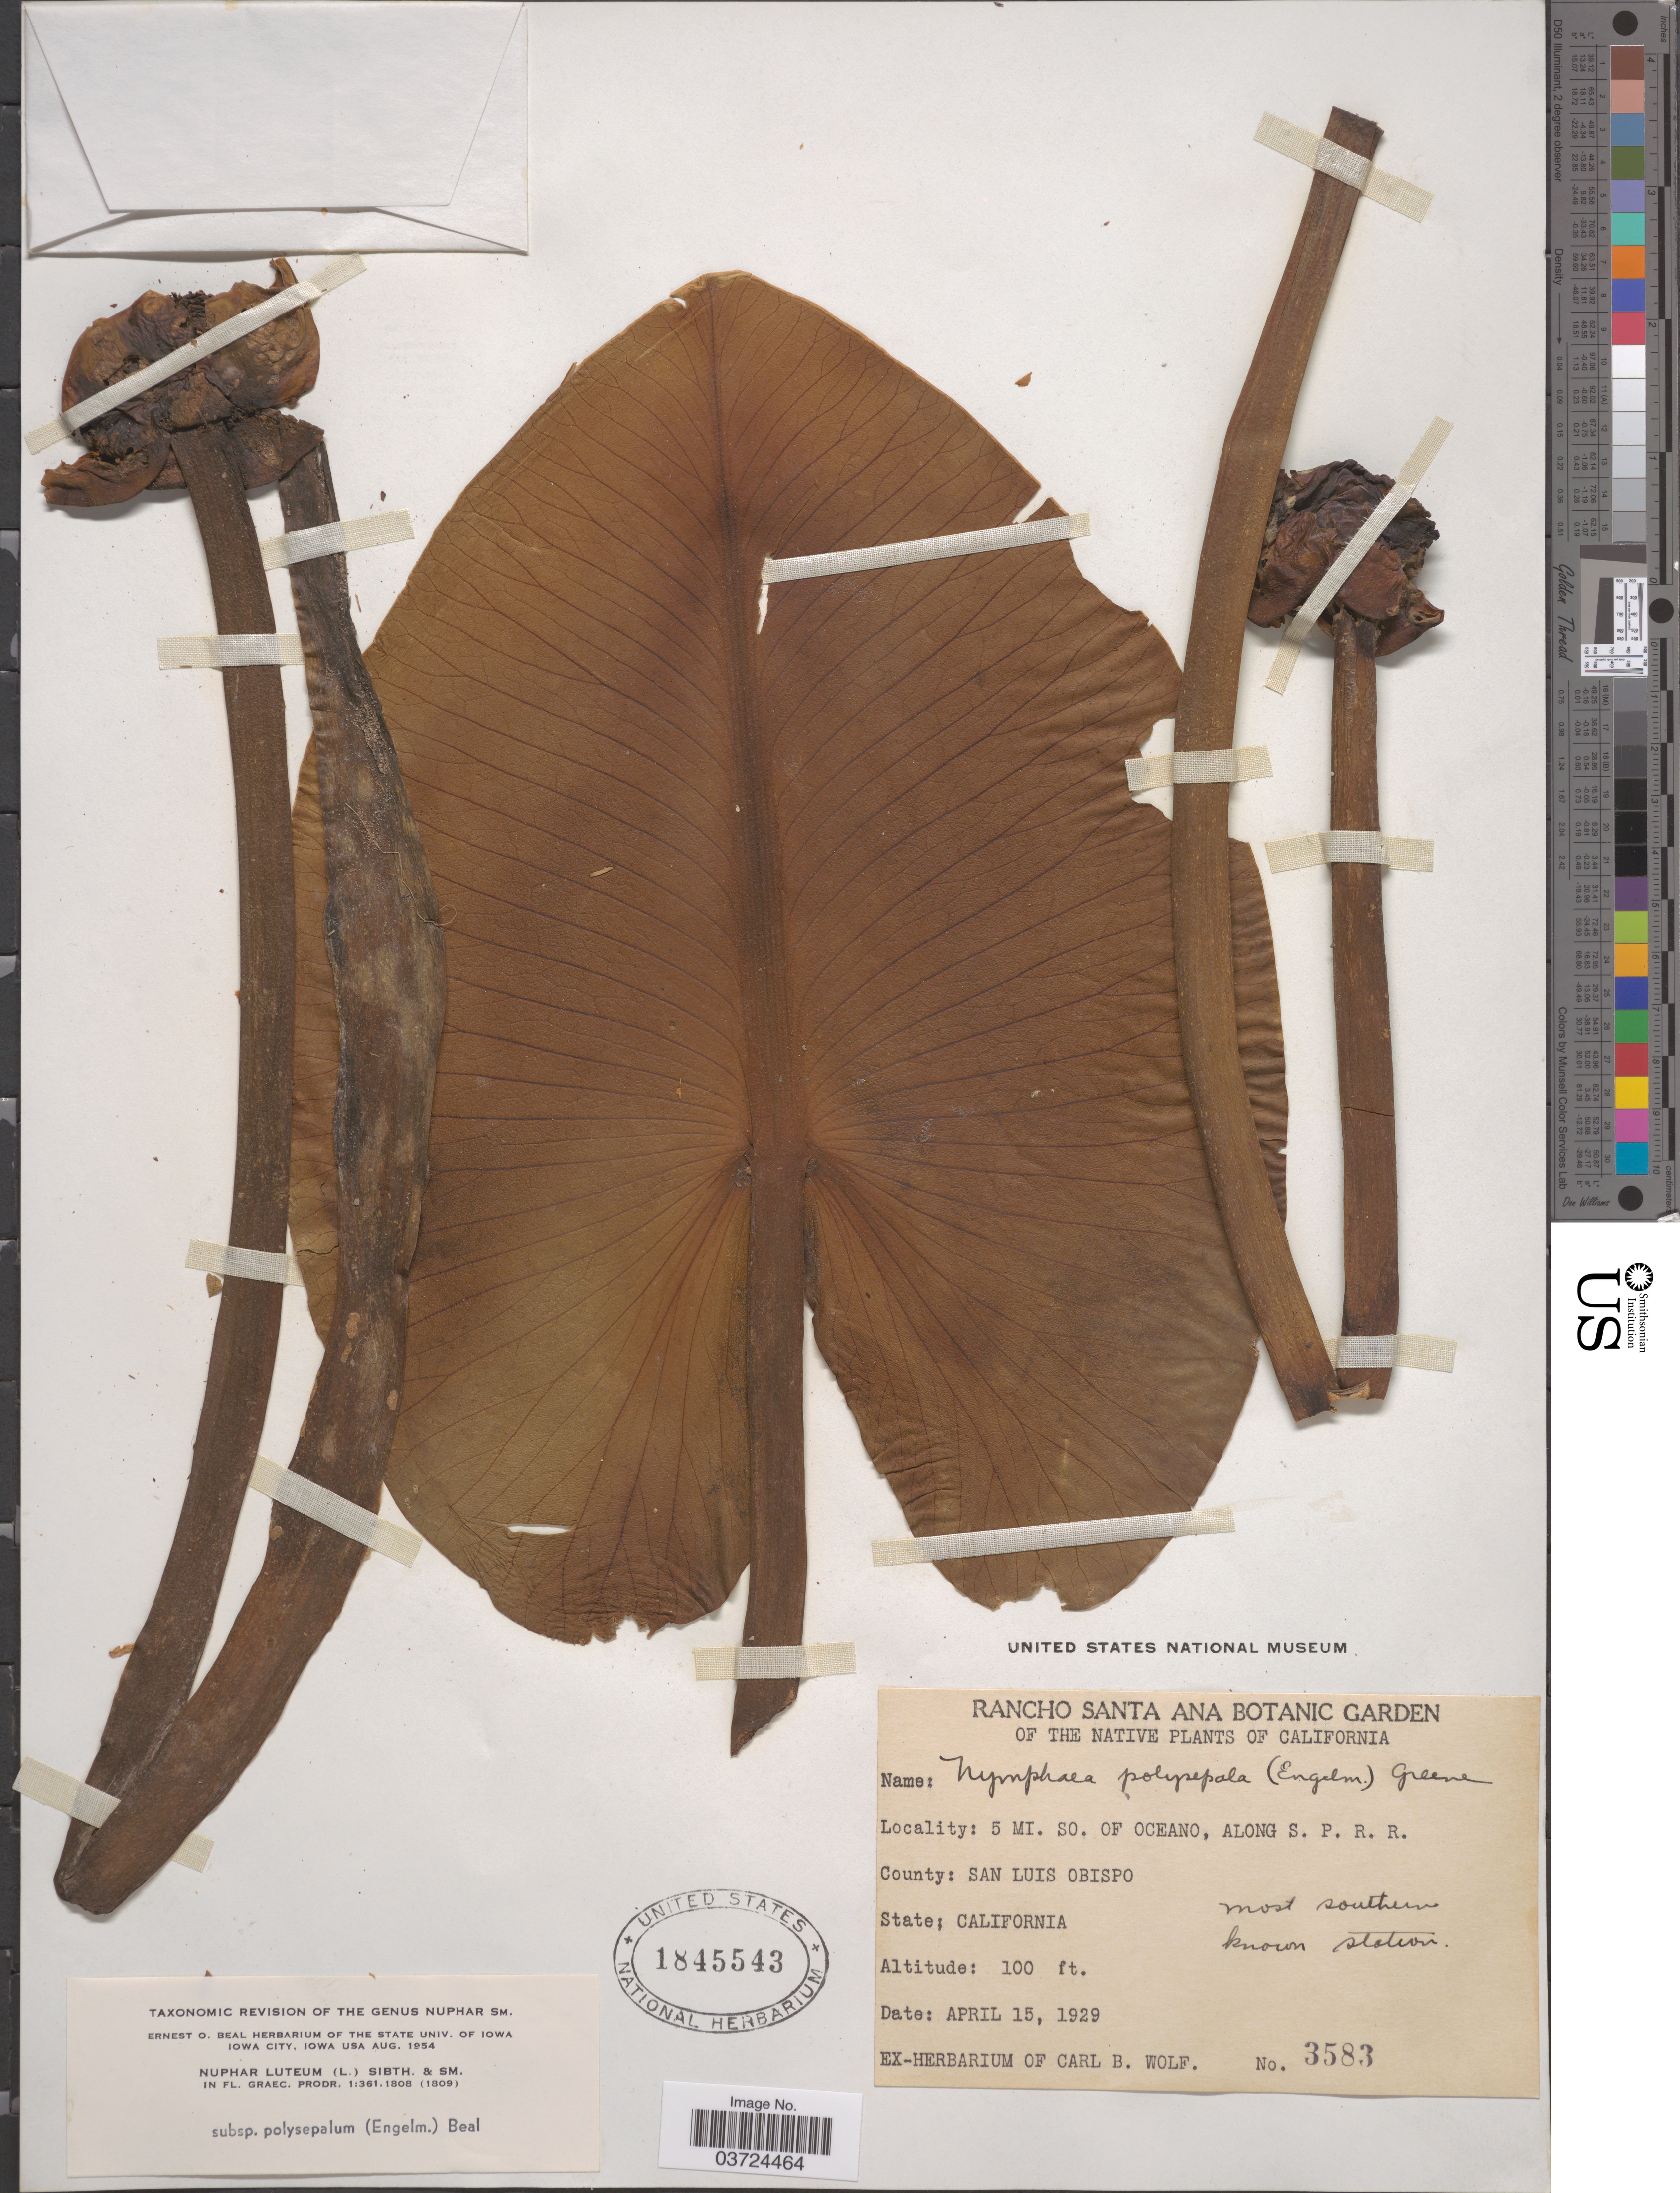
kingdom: Plantae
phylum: Tracheophyta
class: Magnoliopsida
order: Nymphaeales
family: Nymphaeaceae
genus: Nuphar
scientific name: Nuphar polysepala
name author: Englem.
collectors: ex herb. Carl B. Wolf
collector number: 3583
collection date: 1929-04-15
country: United States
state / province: California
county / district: San Luis Obispo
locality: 5 mi. SO. of Oceano, along S. P. R. R. County: San Luis Obispo.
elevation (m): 30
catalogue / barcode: US 1845543